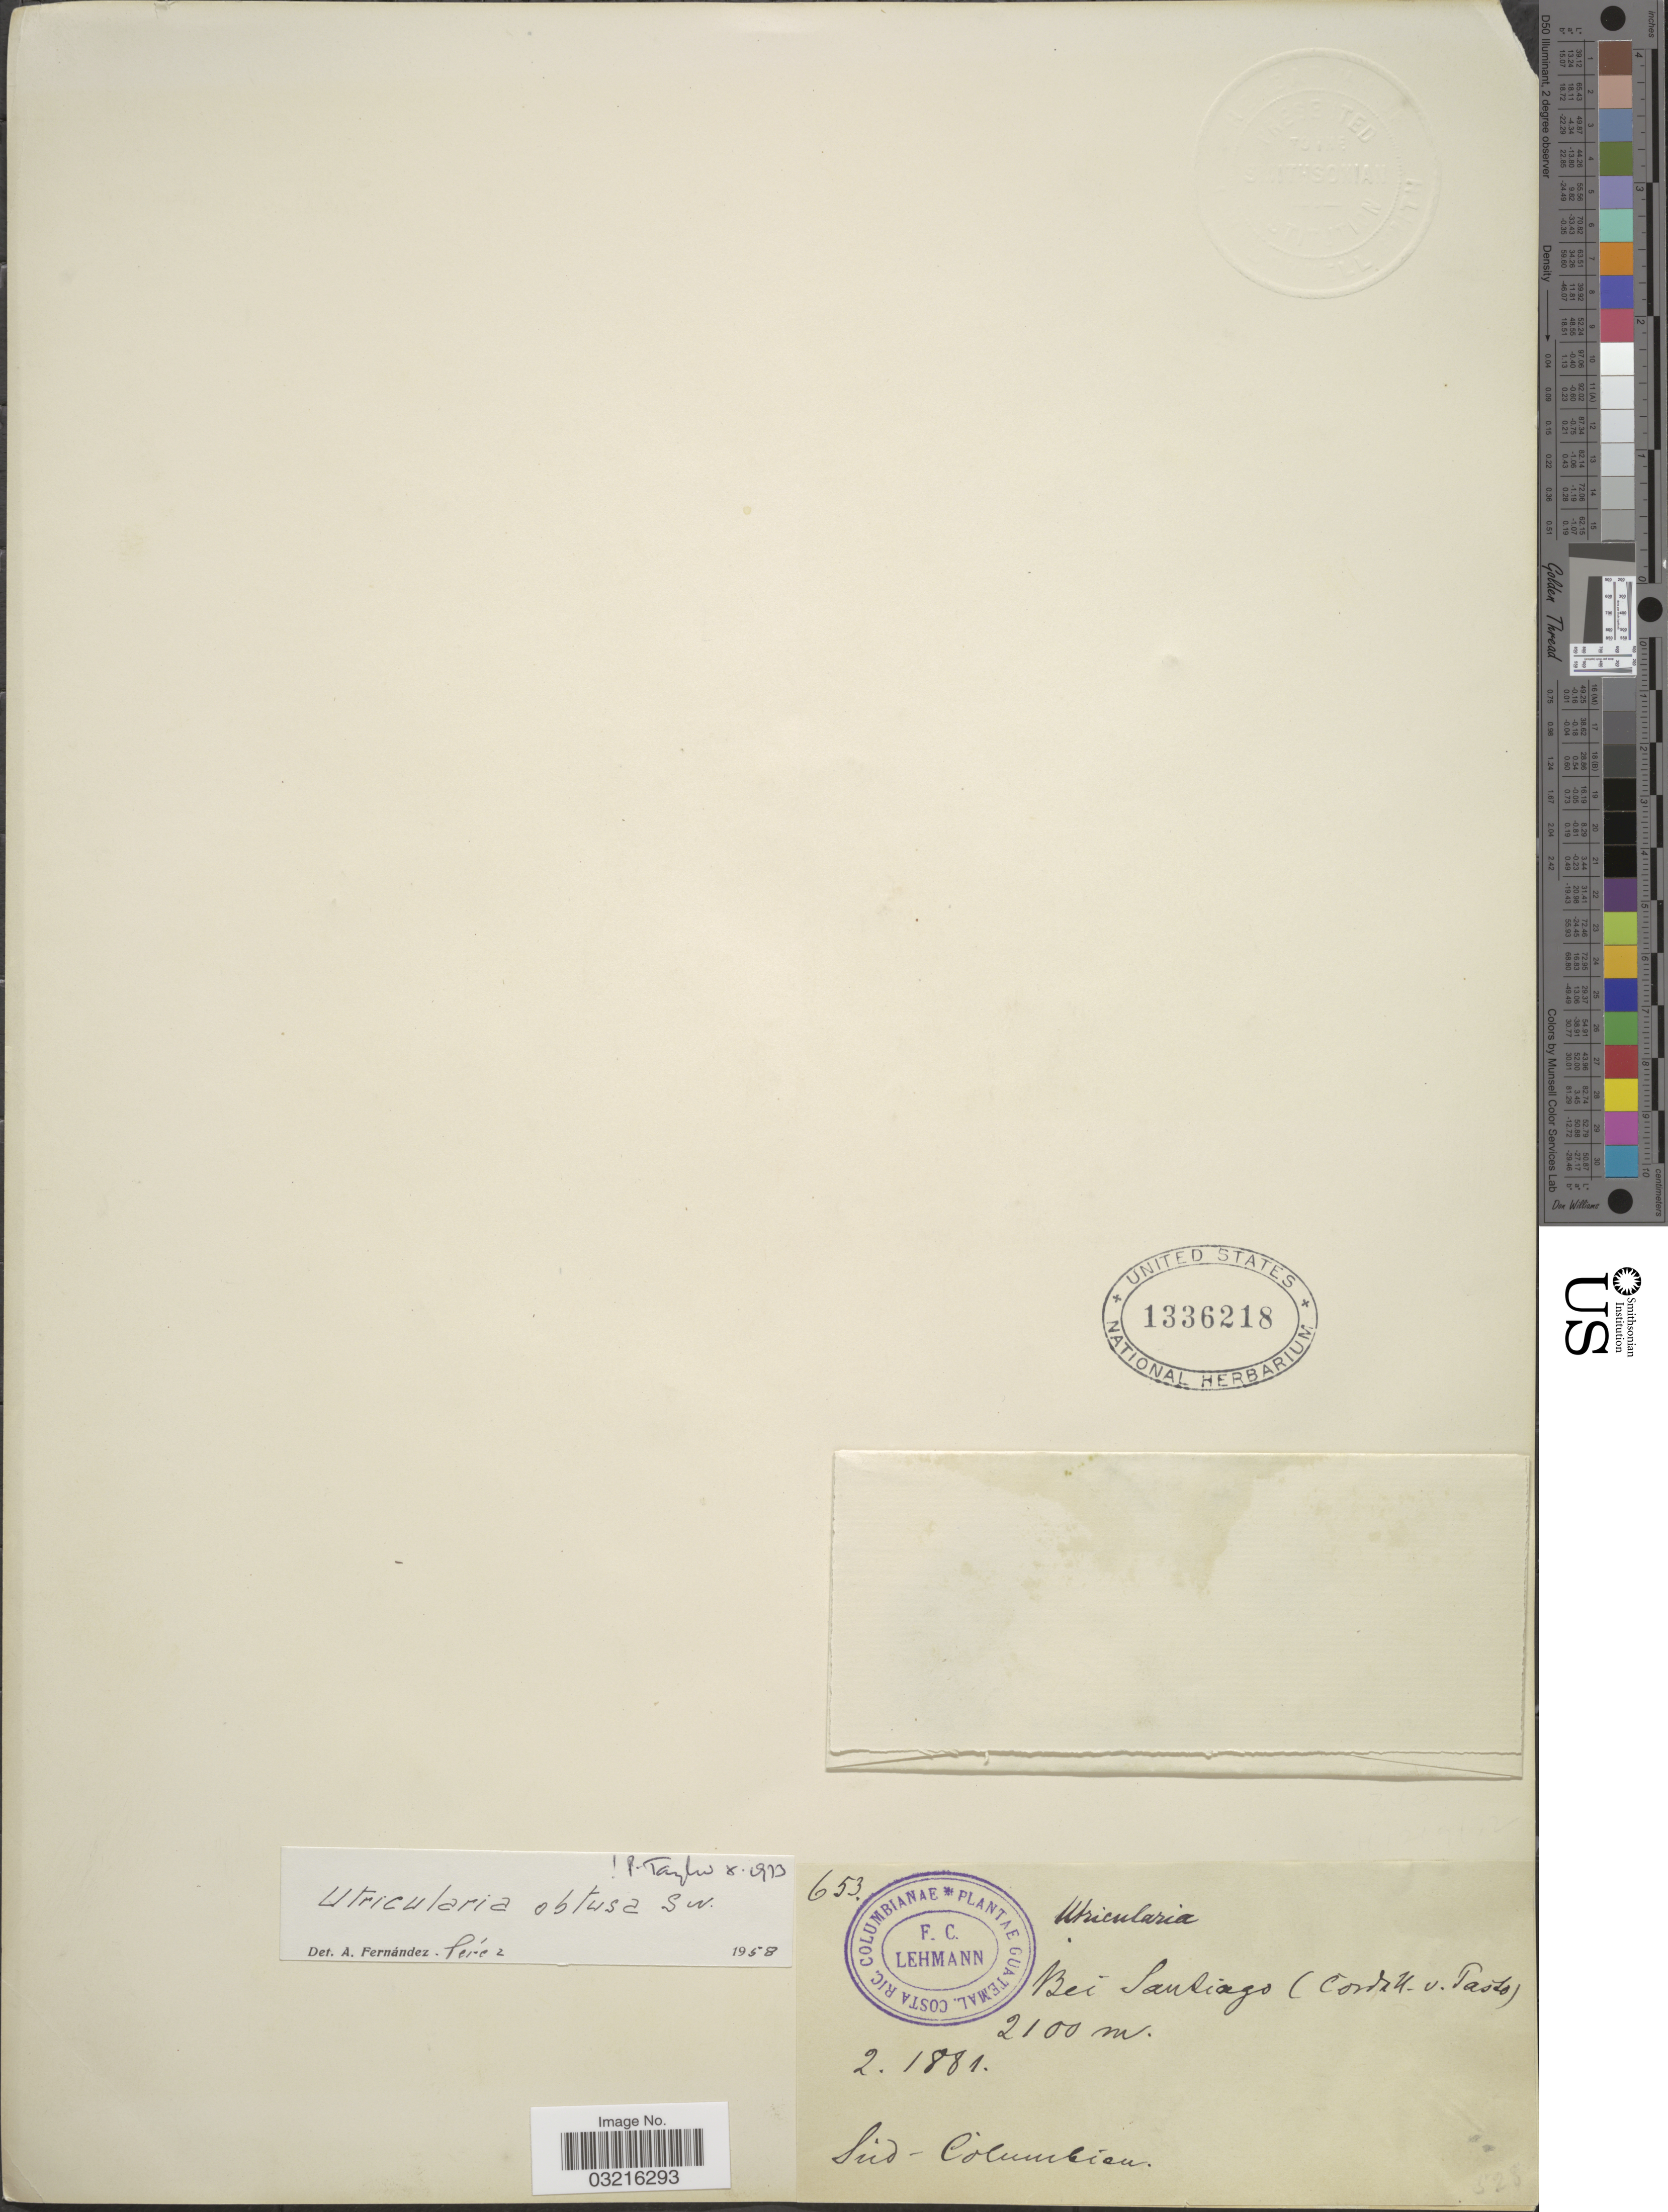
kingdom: Plantae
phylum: Tracheophyta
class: Magnoliopsida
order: Lamiales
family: Lentibulariaceae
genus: Utricularia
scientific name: Utricularia gibba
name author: L.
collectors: F. C. Lehmann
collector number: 653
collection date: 1881-02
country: Colombia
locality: Bei Santiago (Cordill. v. Pasto). Süd-Columbian.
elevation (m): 2100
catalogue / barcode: US 1336218